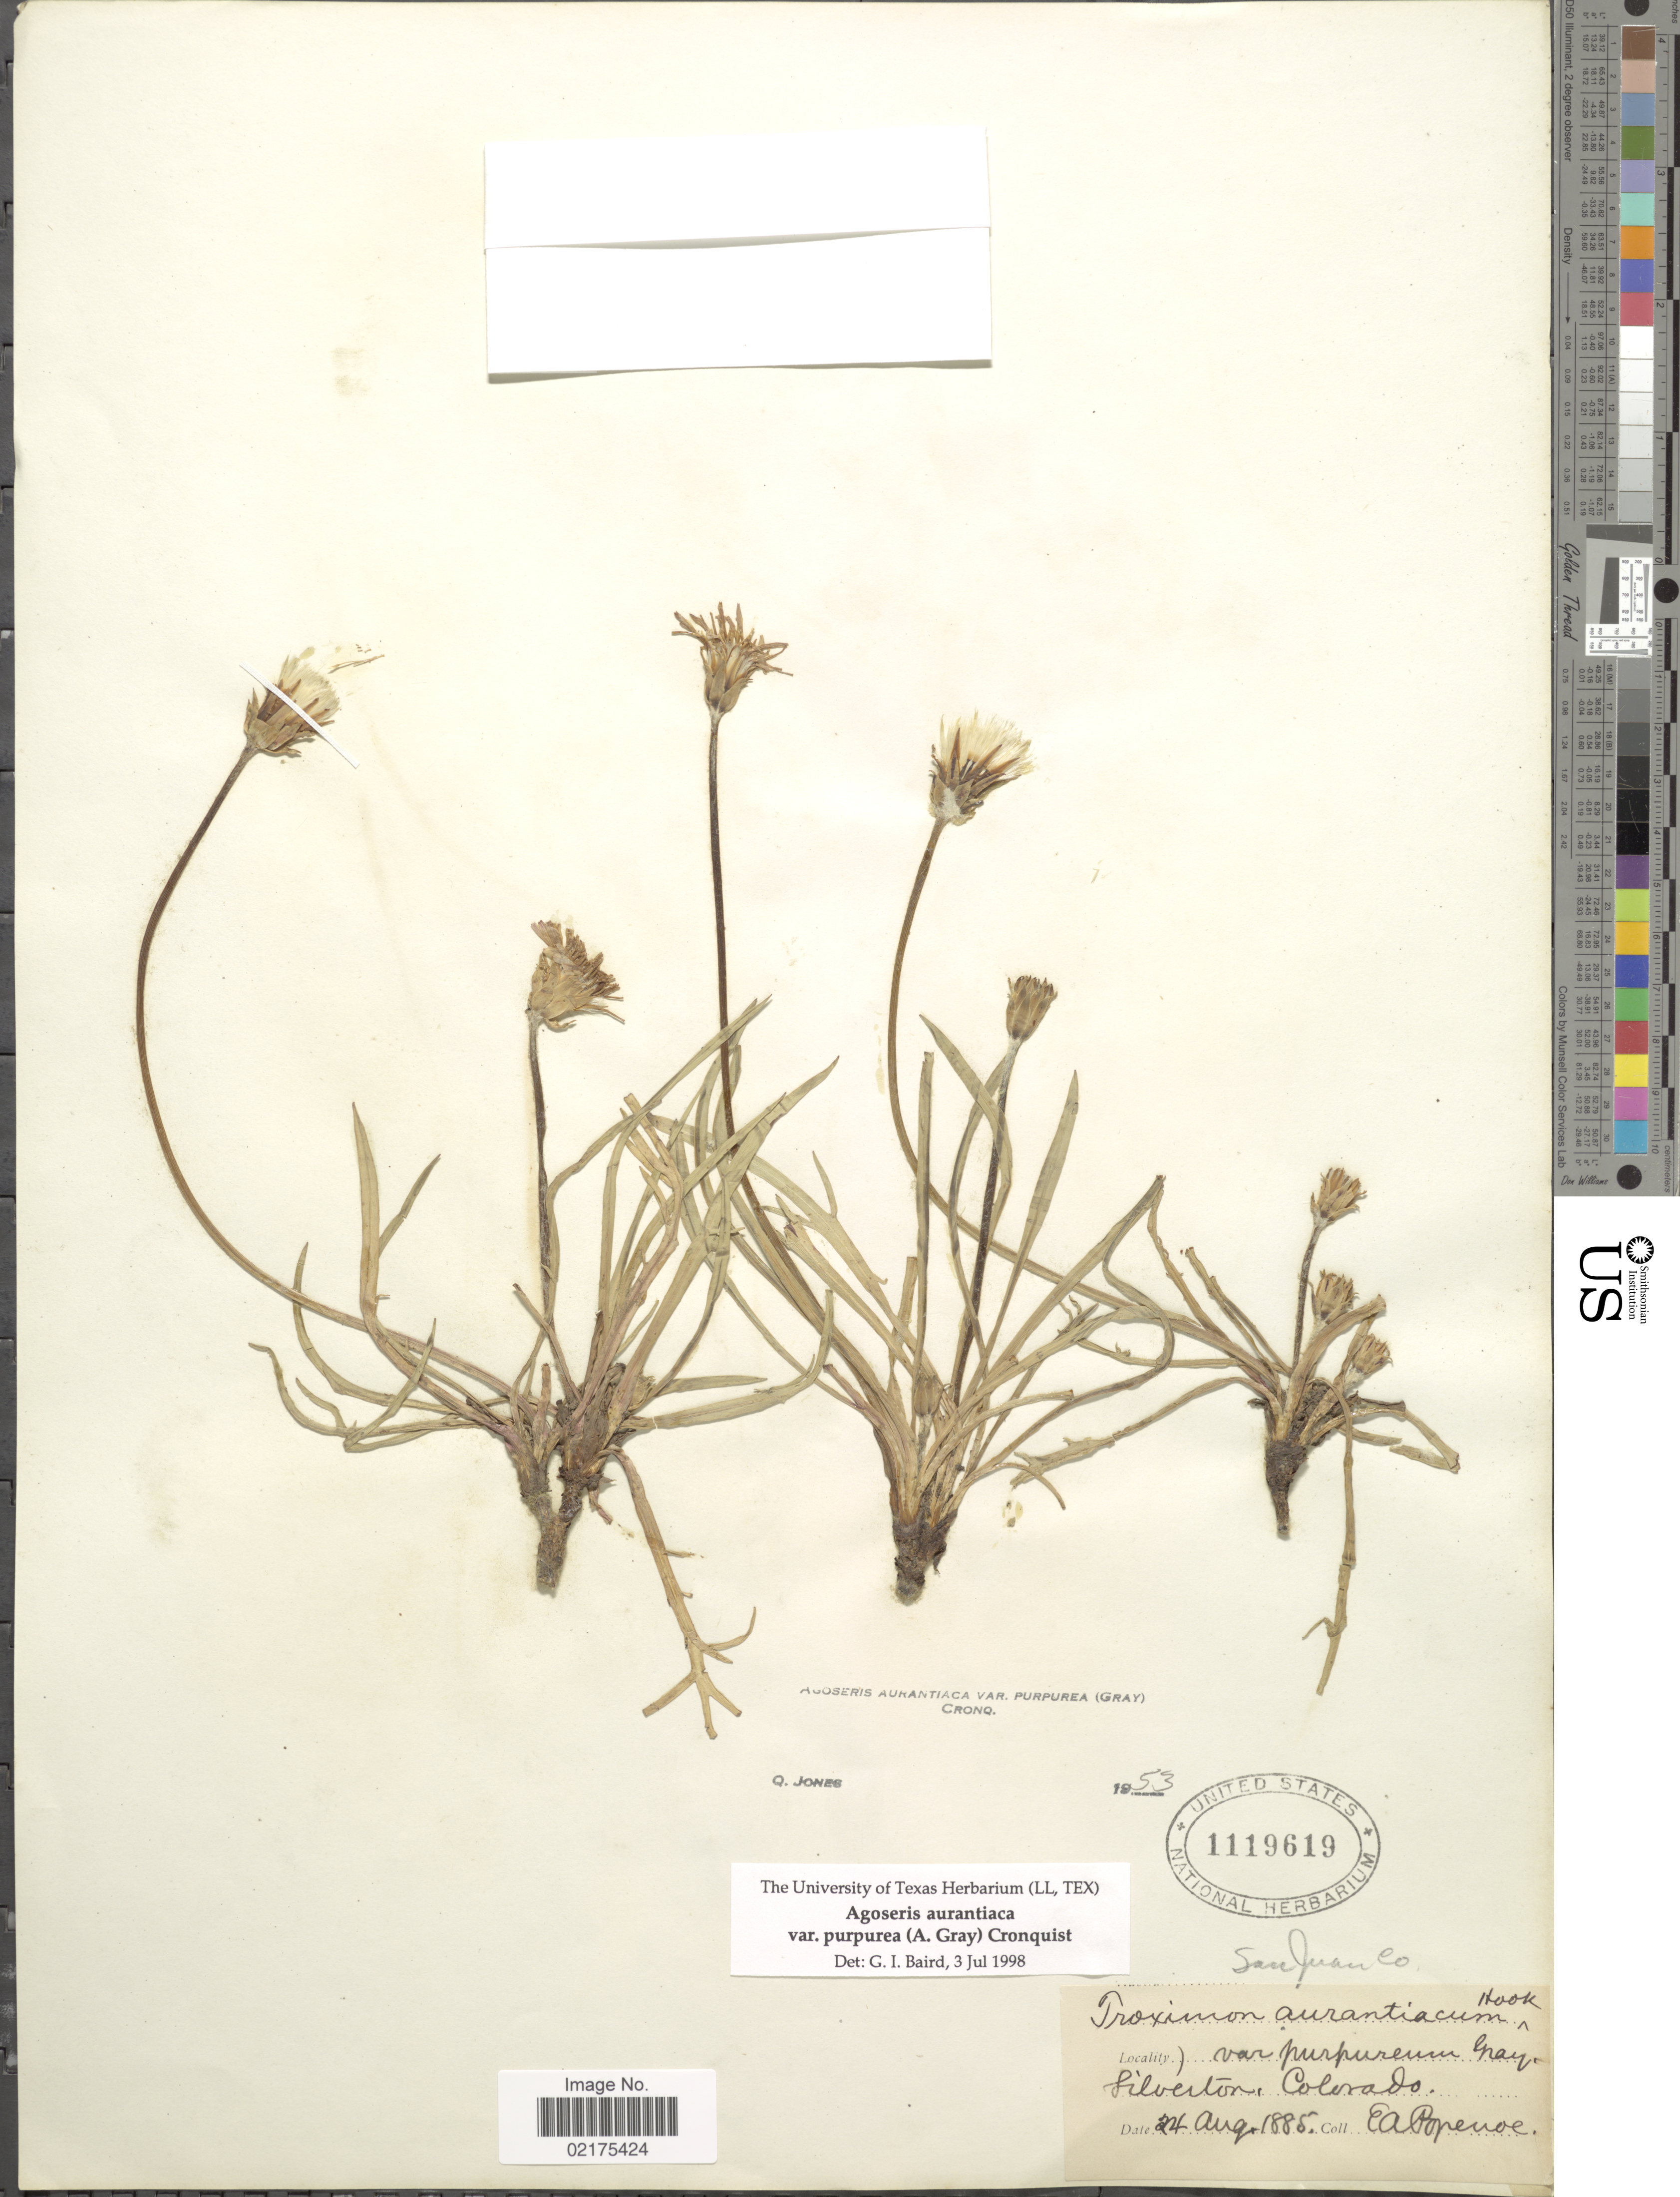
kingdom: Plantae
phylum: Tracheophyta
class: Magnoliopsida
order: Asterales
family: Asteraceae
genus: Agoseris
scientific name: Agoseris aurantiaca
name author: (Hook.) Greene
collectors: E. A. Popenoe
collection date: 1885-08-24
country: United States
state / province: Colorado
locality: Silverton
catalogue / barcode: US 1119619